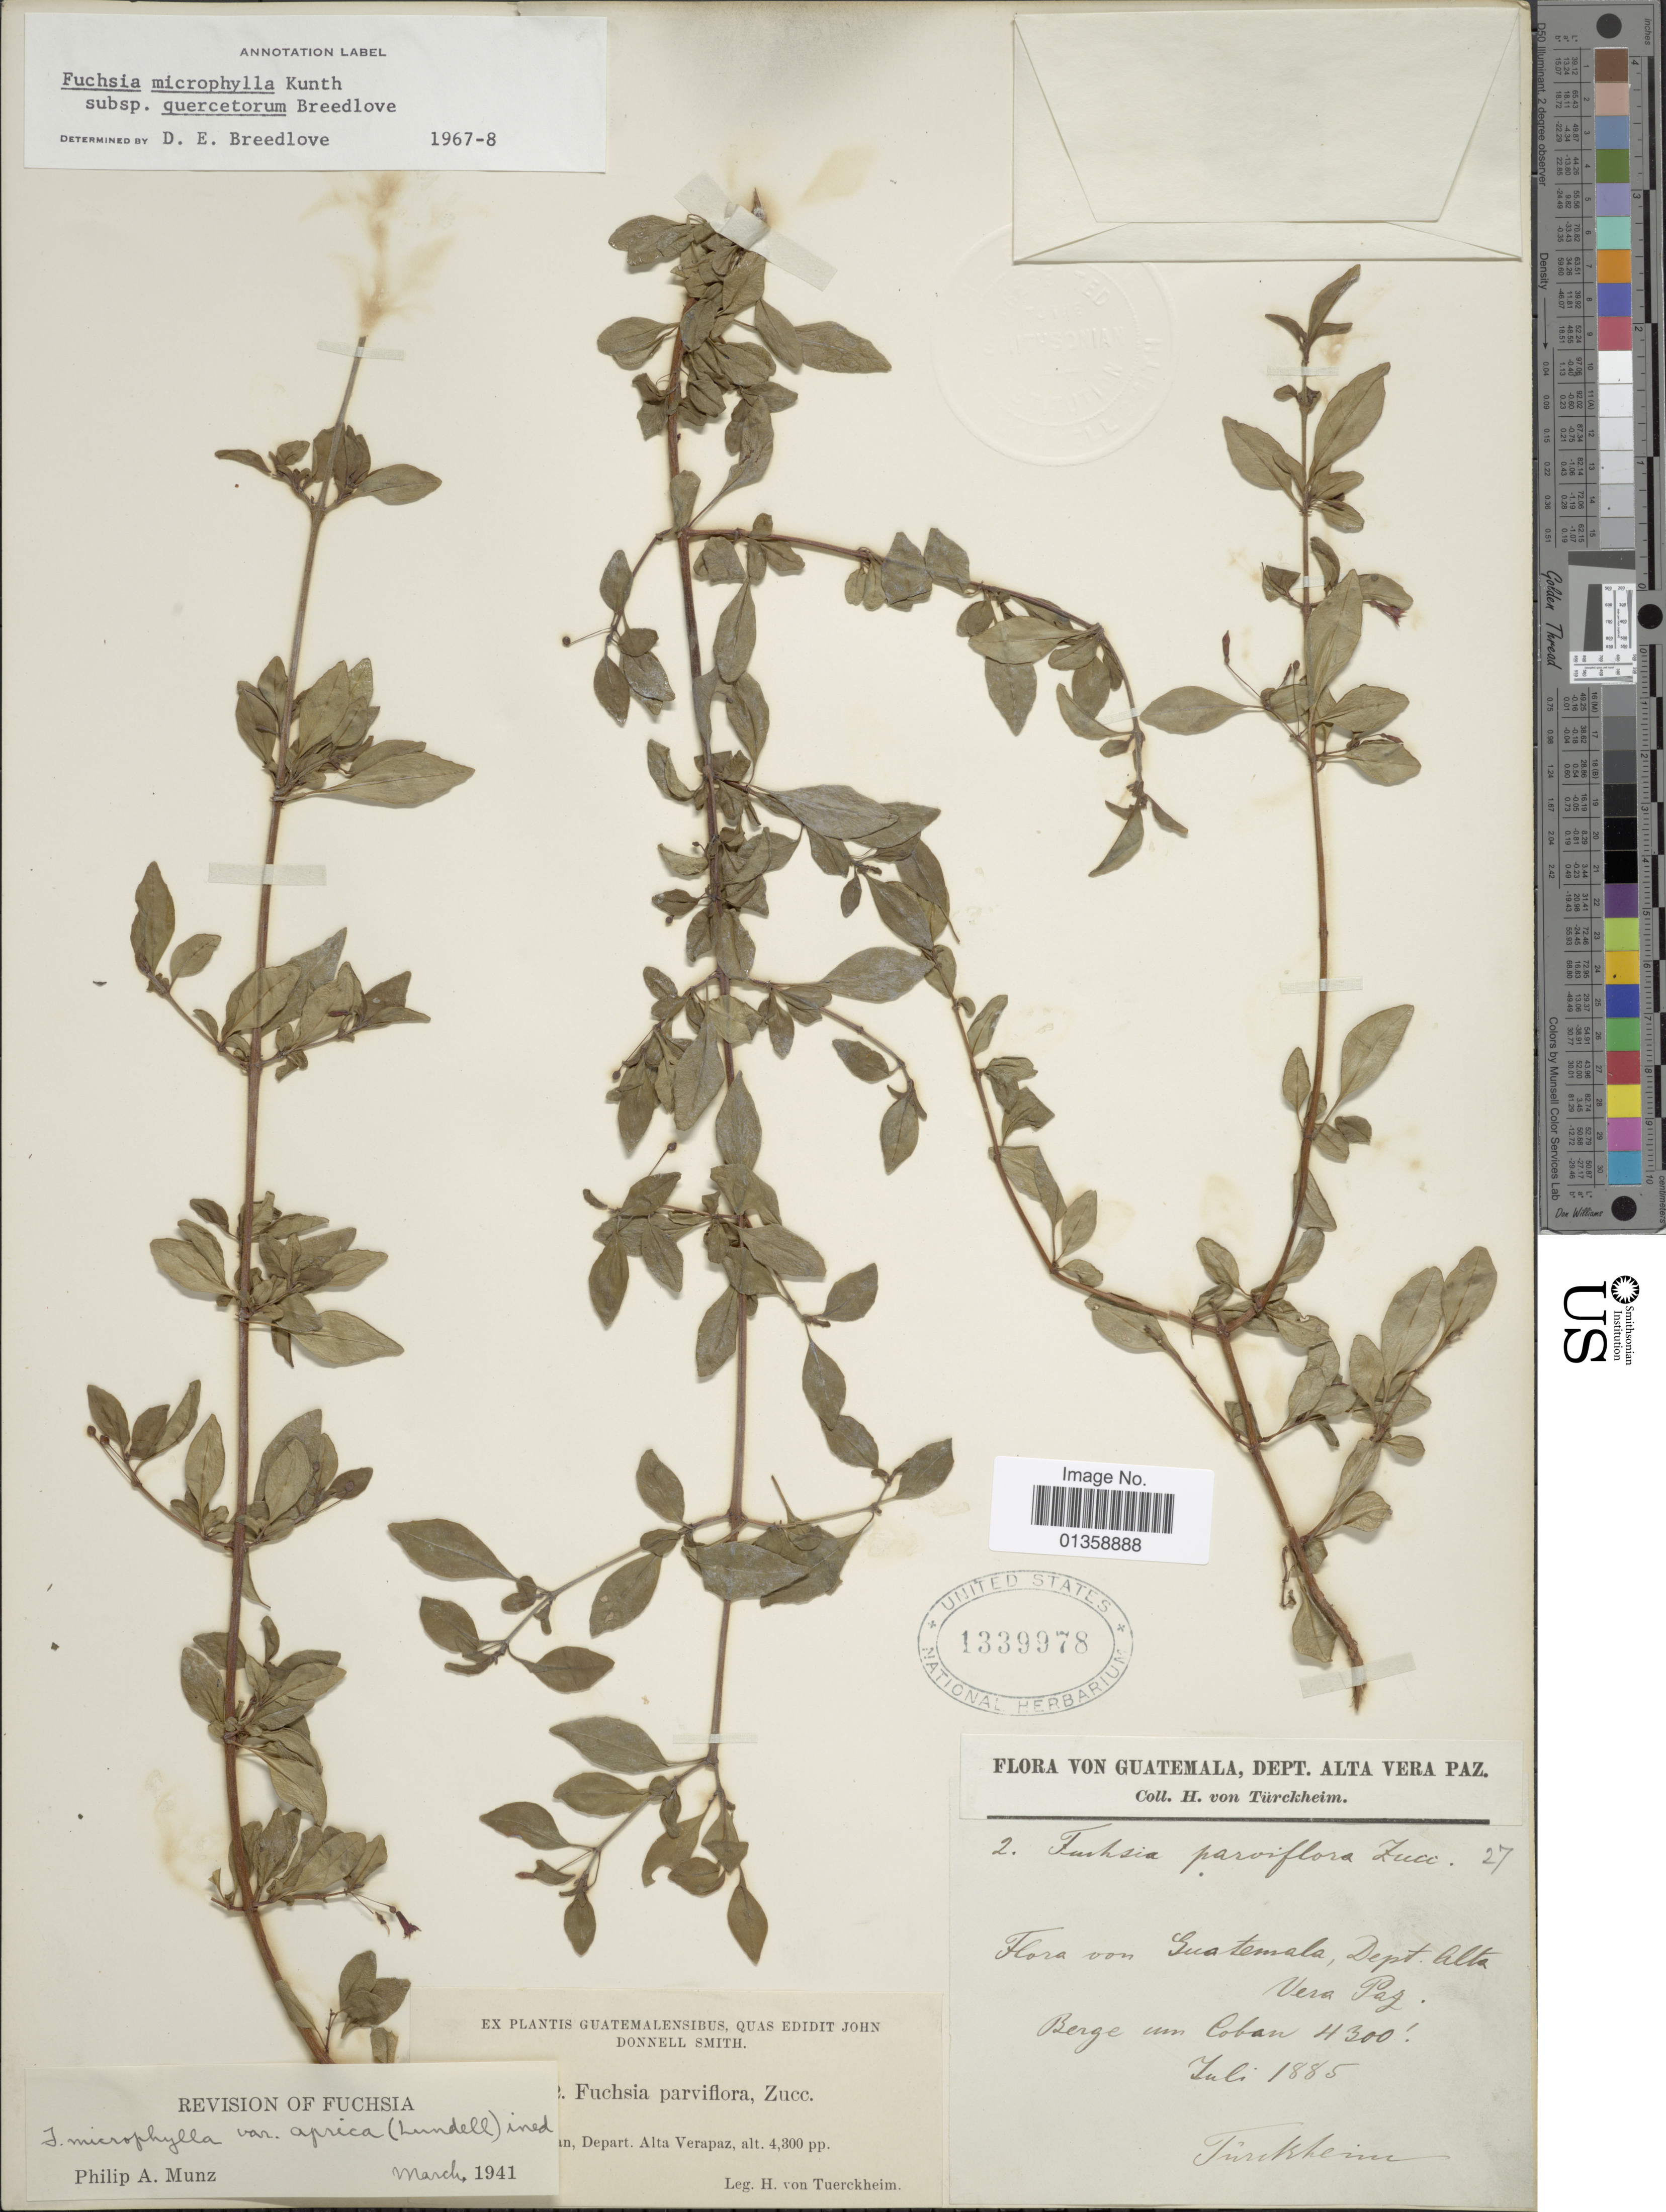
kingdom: Plantae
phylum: Tracheophyta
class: Magnoliopsida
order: Myrtales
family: Onagraceae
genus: Fuchsia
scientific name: Fuchsia microphylla subsp. quercetorum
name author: Breedlove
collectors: H. von Türckheim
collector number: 2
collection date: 1885-07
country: Guatemala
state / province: Alta Verapaz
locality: Berge um Coban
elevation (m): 1311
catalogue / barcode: US 1339978